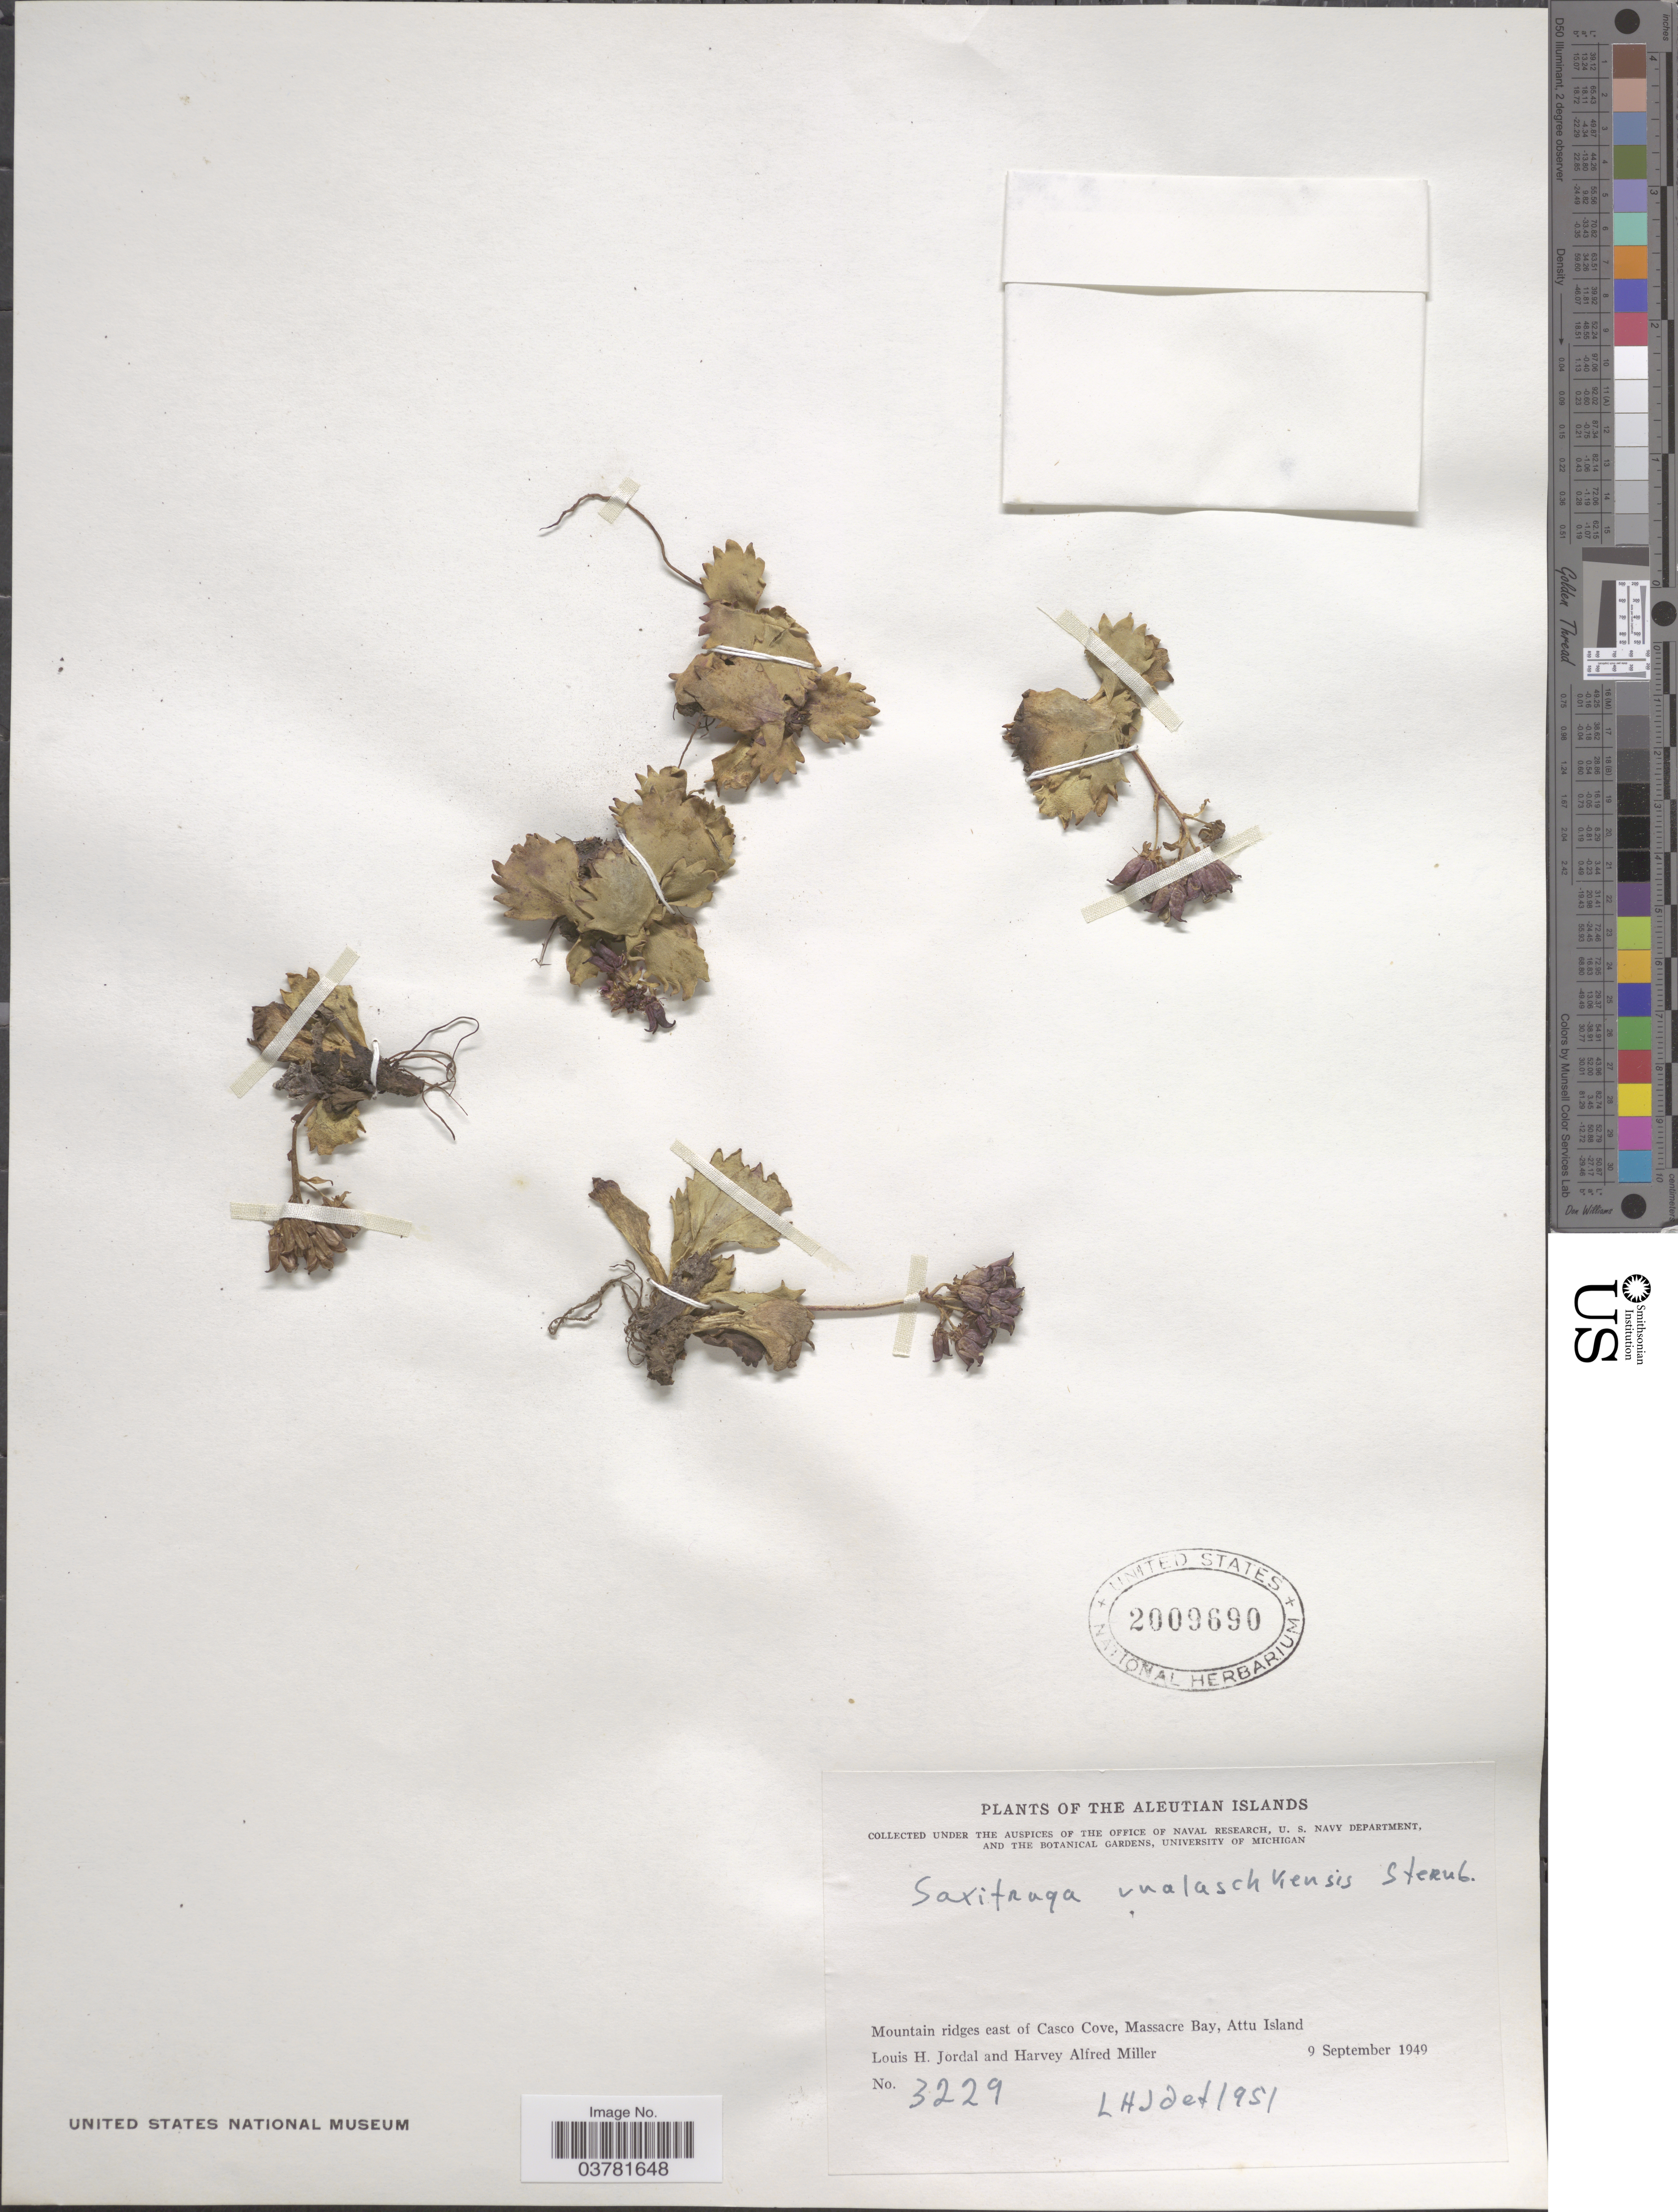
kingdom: Plantae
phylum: Tracheophyta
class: Magnoliopsida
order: Saxifragales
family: Saxifragaceae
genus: Micranthes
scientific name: Micranthes unalaschcensis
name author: (Sternb.) Gornall & H. Ohba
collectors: L. Jordal & H. A. Miller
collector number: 3229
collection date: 1949-09-09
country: United States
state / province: Alaska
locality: The Aleutian Islands. Mountain ridges east of Casco Cove, Massacre Bay, Attu Island.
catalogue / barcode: US 2009690